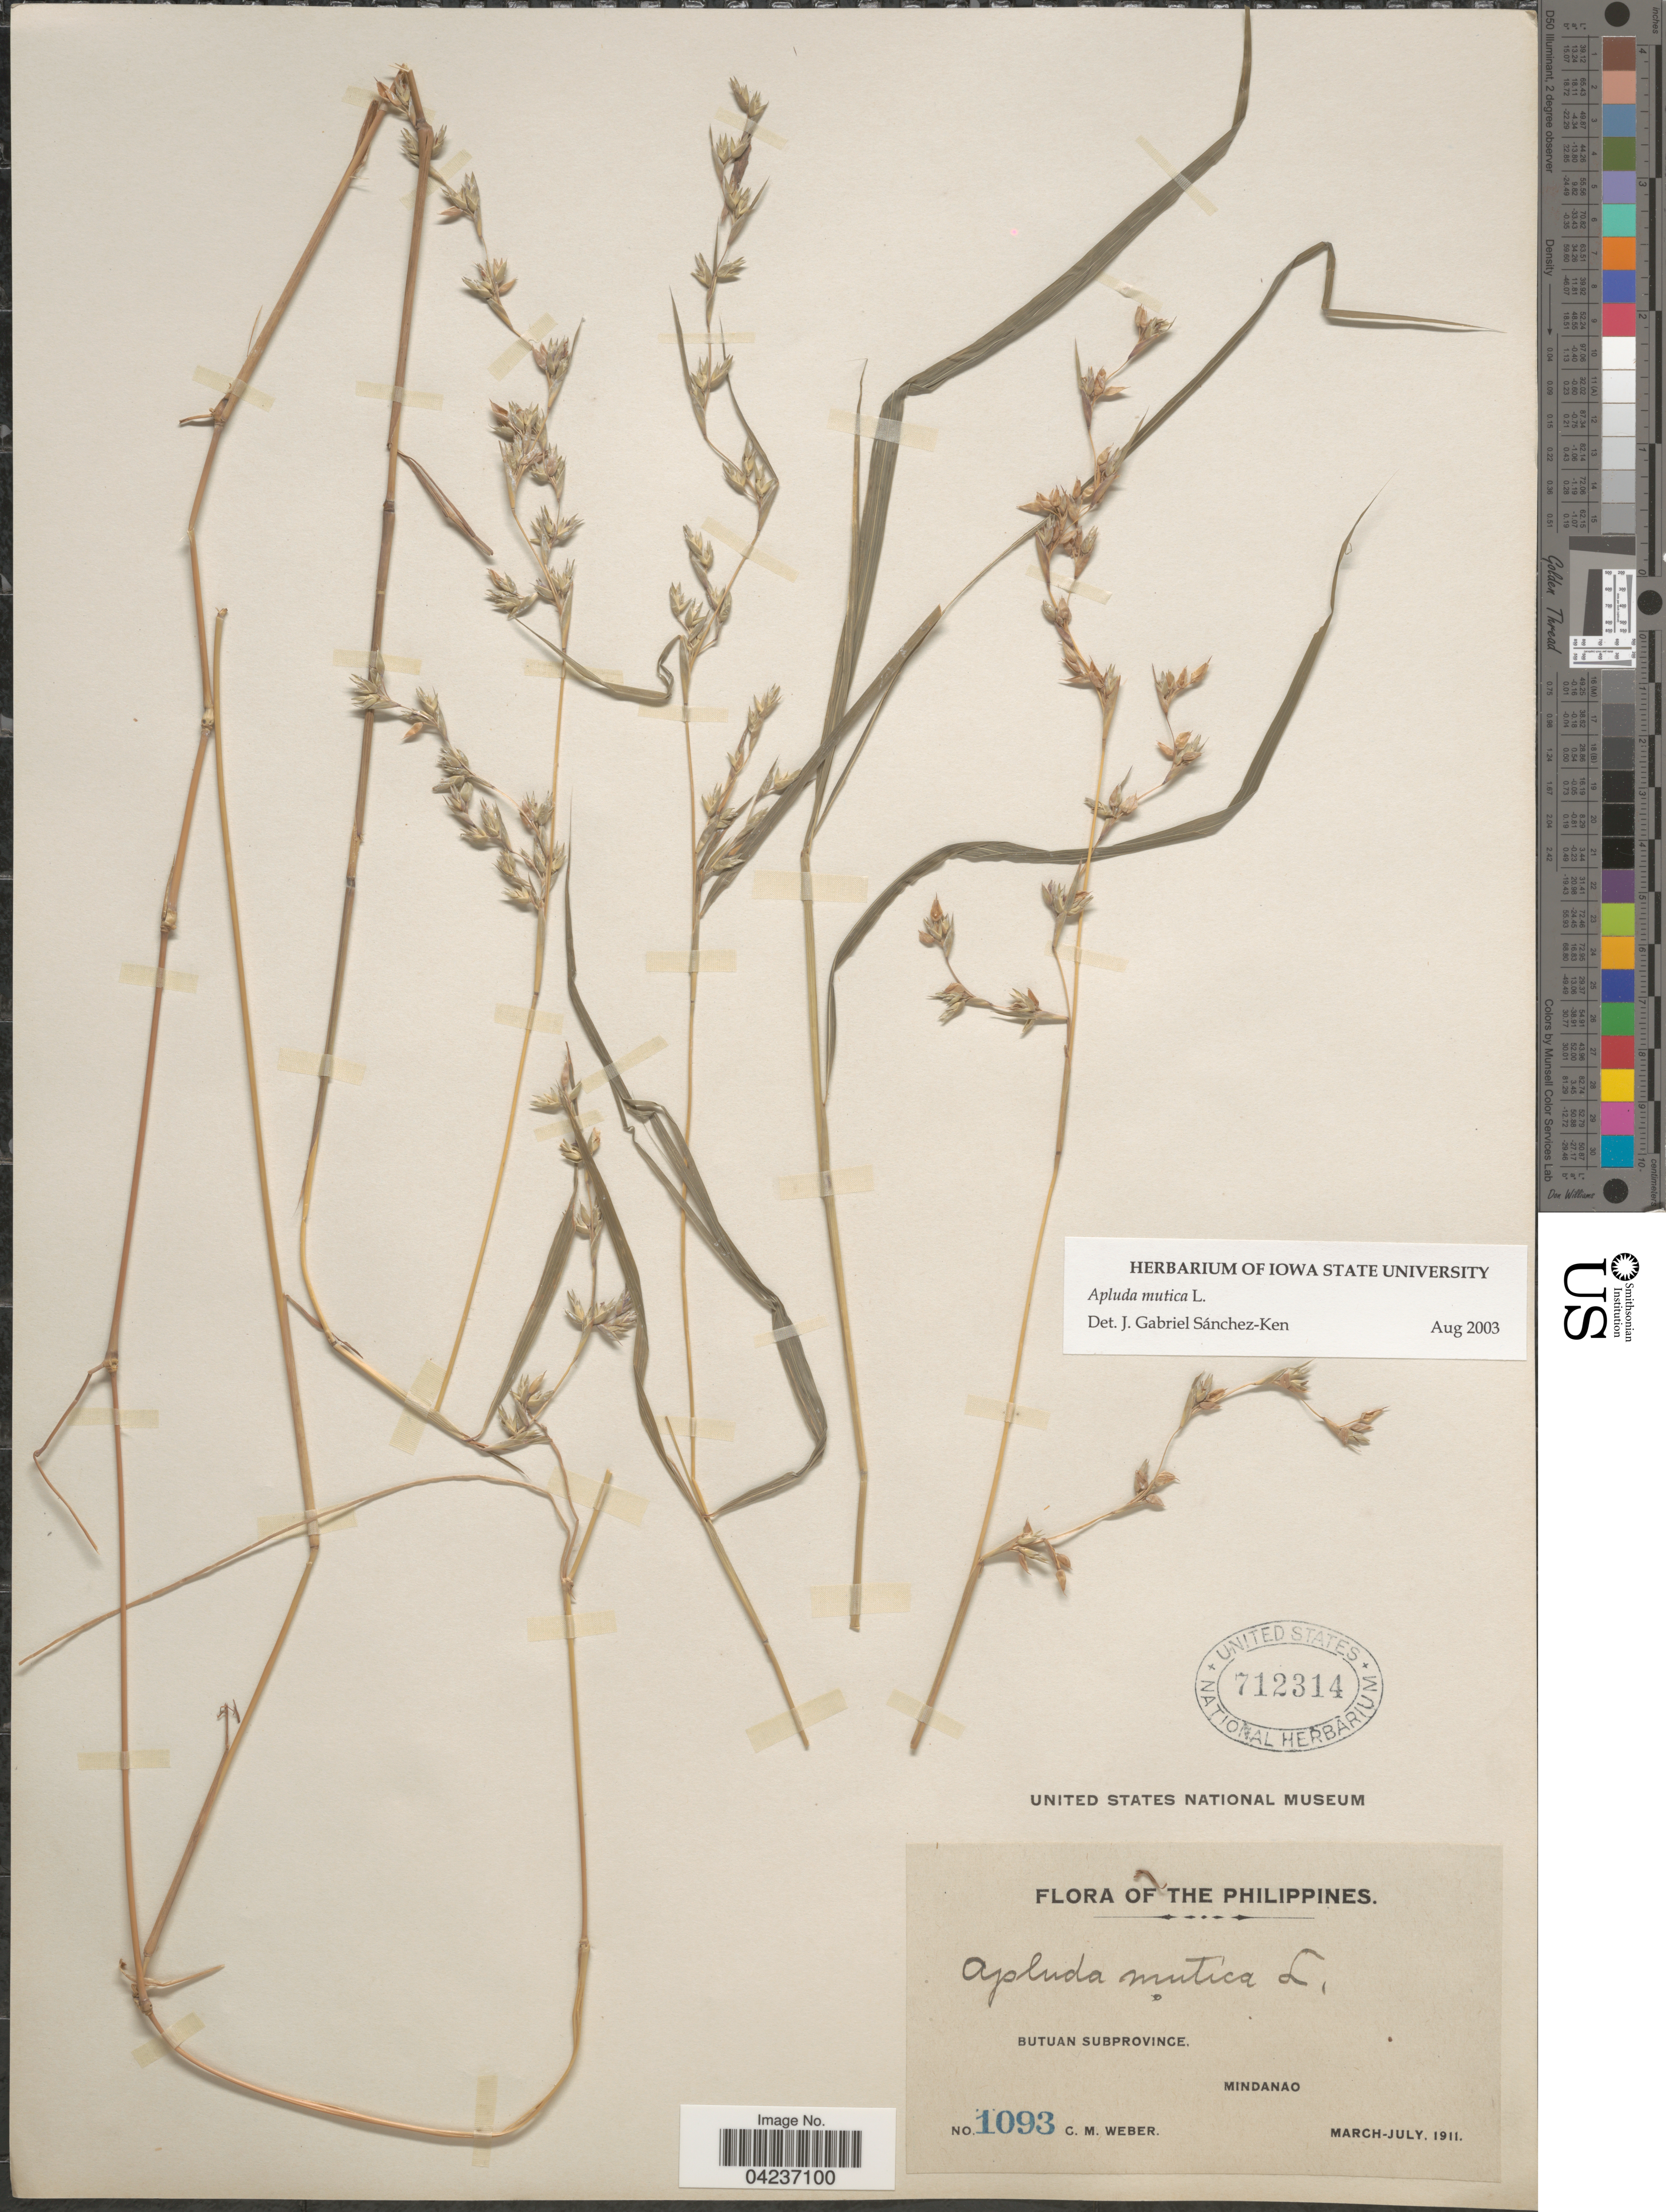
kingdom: Plantae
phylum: Tracheophyta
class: Liliopsida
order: Poales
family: Poaceae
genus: Apluda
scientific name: Apluda mutica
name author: L.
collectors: C. M. Weber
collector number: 1093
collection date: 1911-03/1911-07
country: Philippines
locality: Butuan Subrpovince. Mindanao.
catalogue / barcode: US 712314